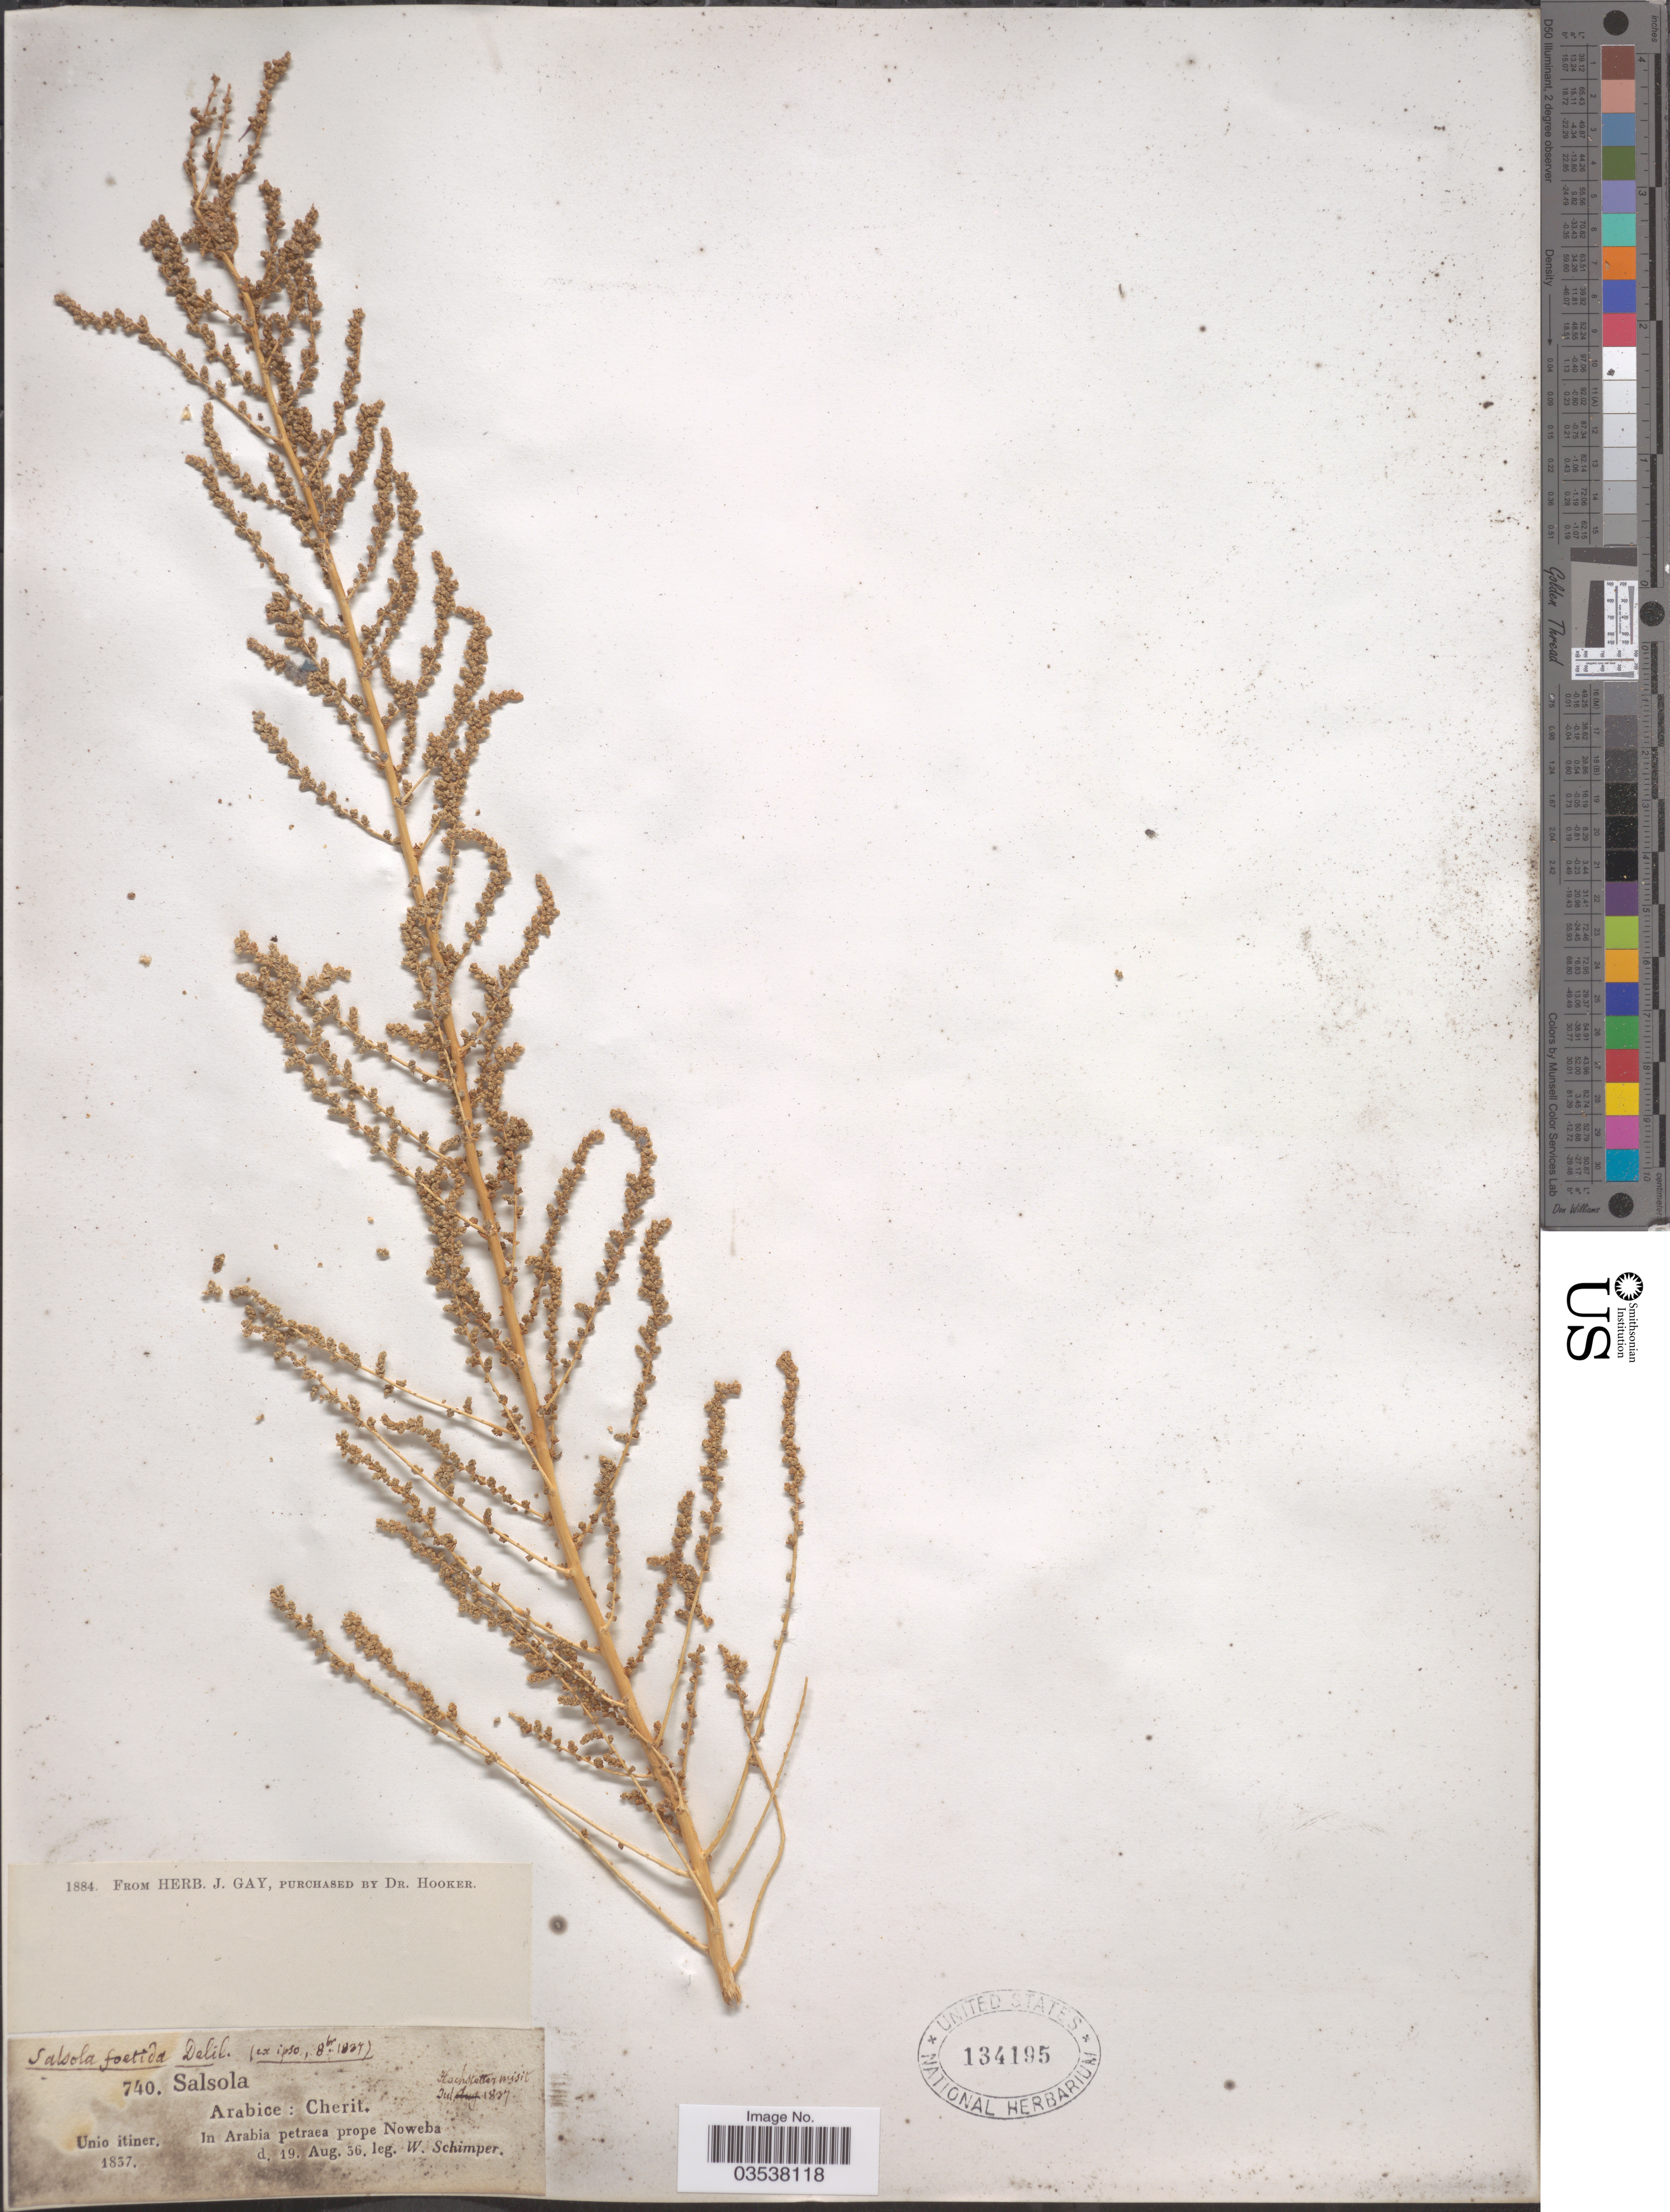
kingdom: Plantae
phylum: Tracheophyta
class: Magnoliopsida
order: Caryophyllales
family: Amaranthaceae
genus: Caroxylon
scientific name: Caroxylon imbricatum var. imbricatum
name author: (Forssk.) Moq.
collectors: W. Schimper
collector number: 740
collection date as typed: Transcribed d/m/y: 19/8/36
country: Saudi Arabia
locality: Arabice: Cherit. In Arabia petraea prope Noweba.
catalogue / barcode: US 134195